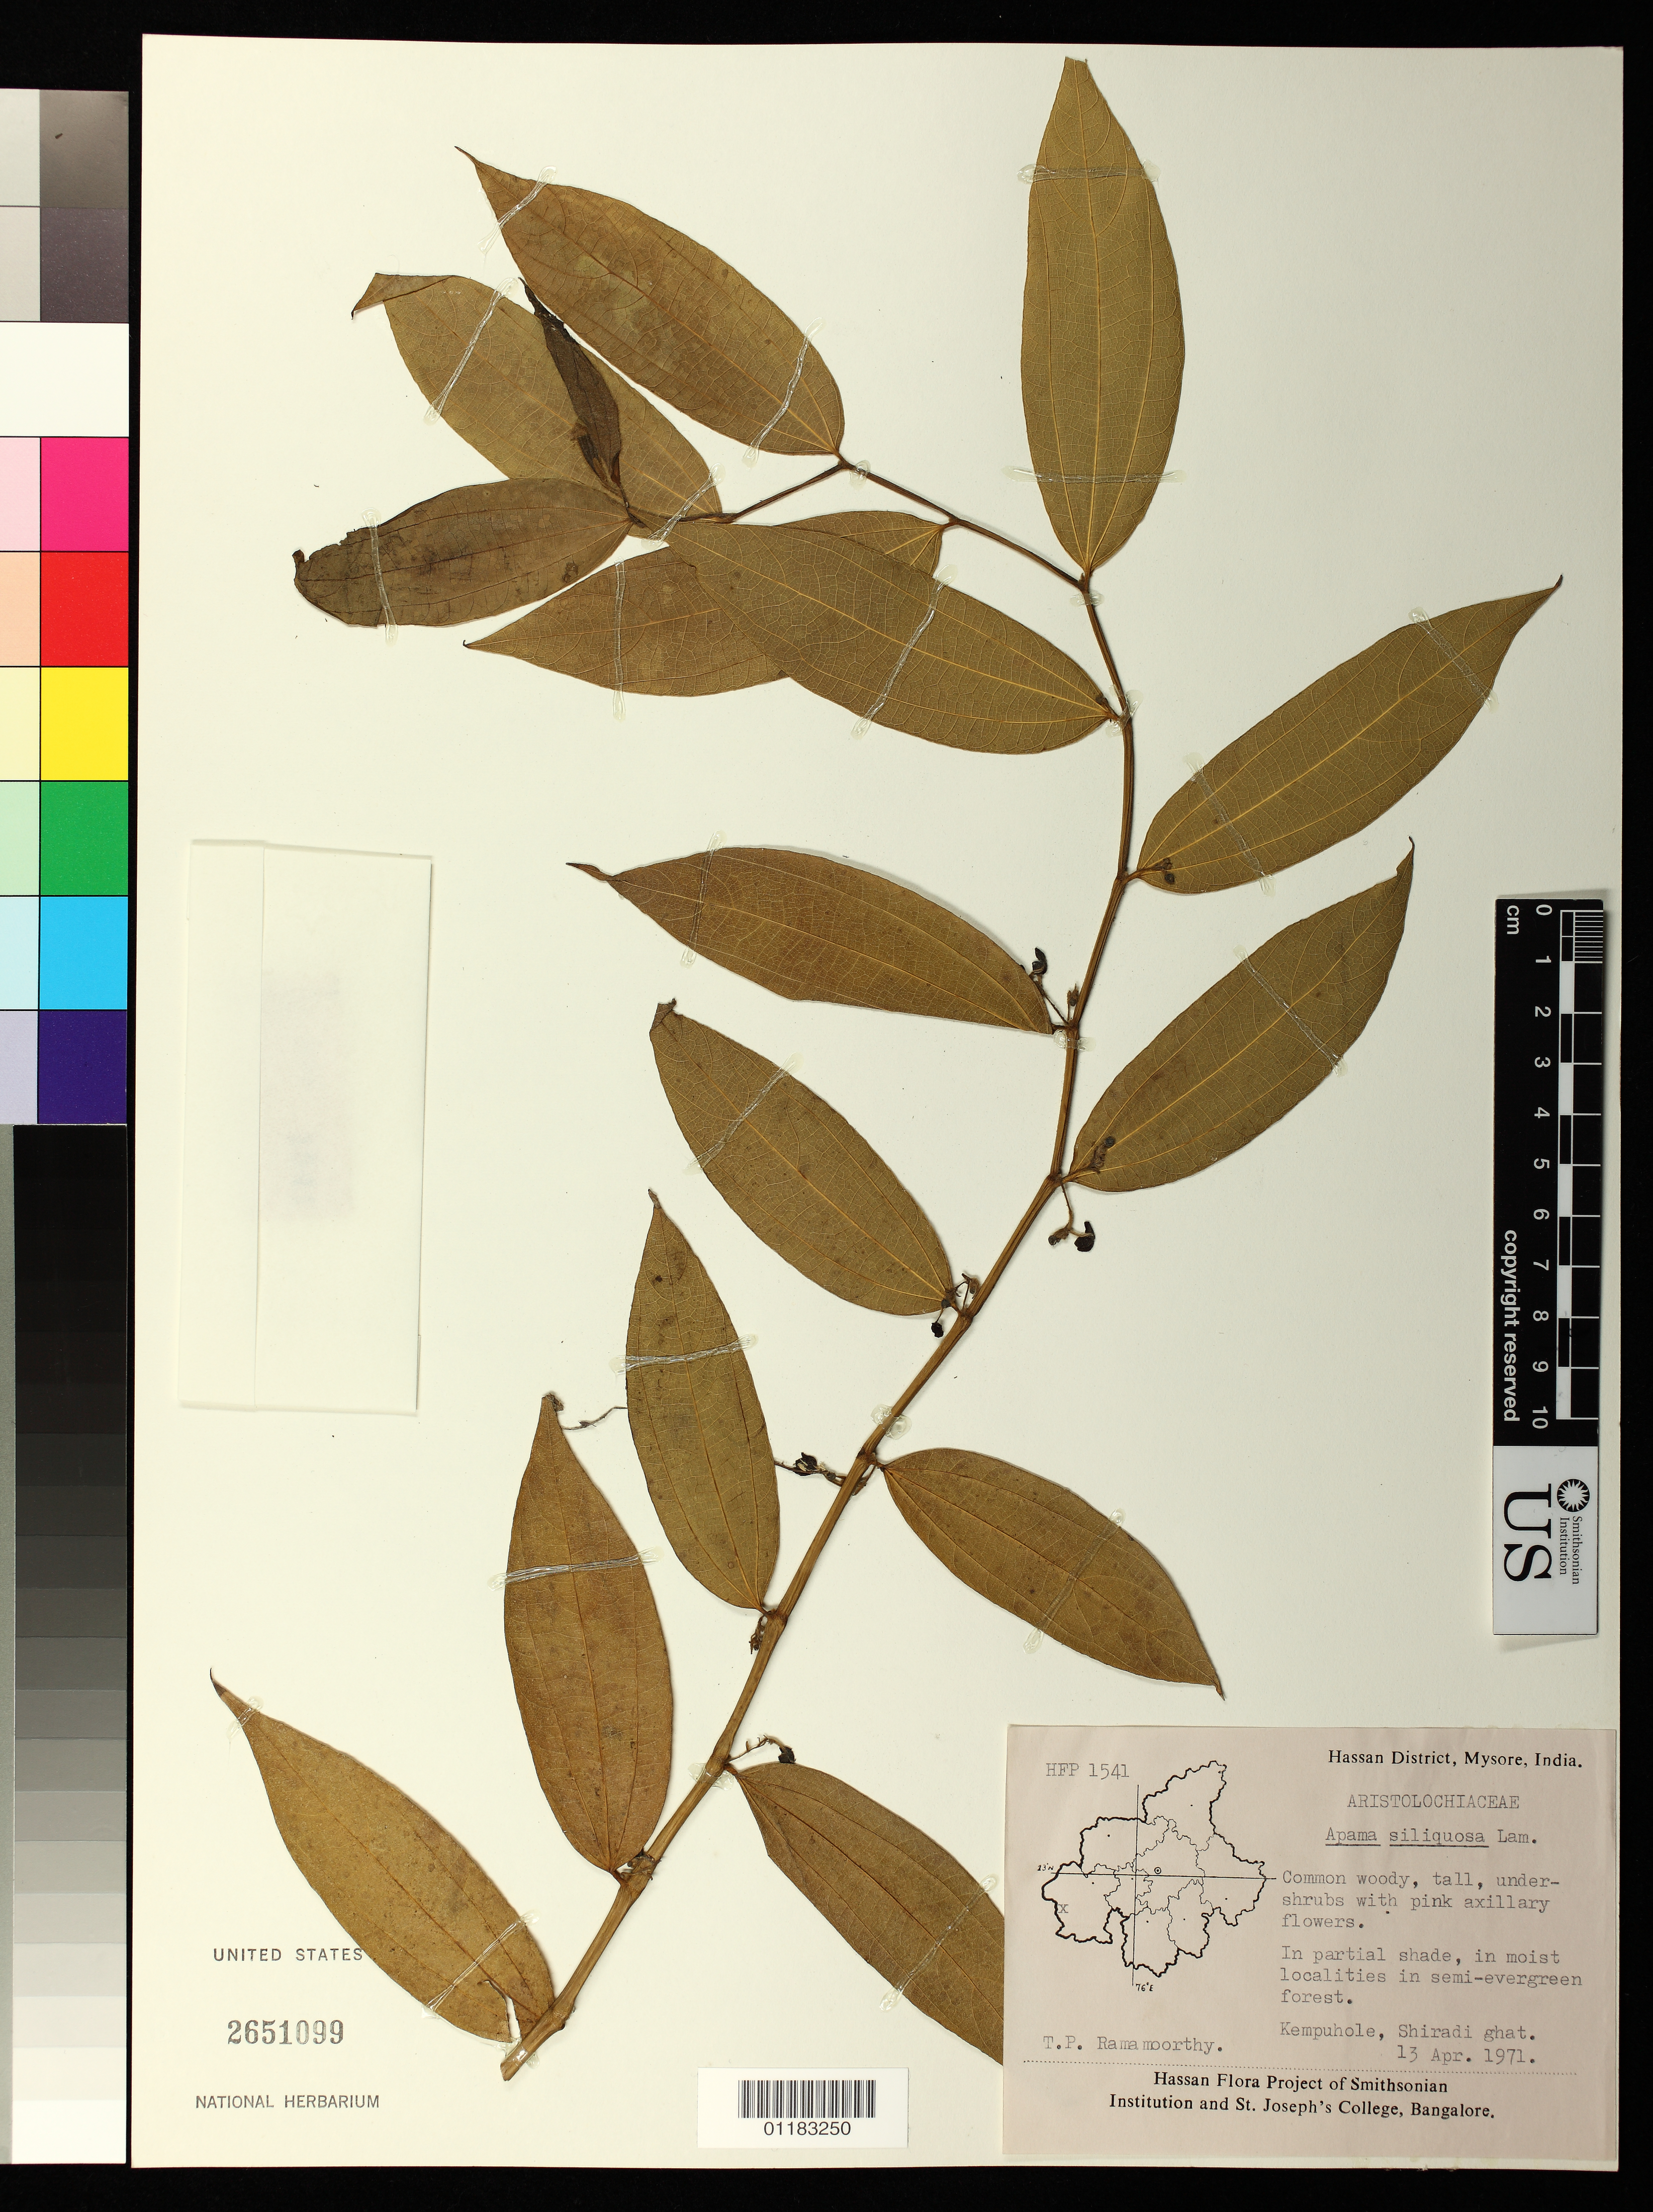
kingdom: Plantae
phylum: Tracheophyta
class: Magnoliopsida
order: Piperales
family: Aristolochiaceae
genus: Thottea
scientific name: Thottea siliquosa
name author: (Lam.) Ding Hou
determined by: Strong, Mark T., (BOT), Smithsonian Institution - National Museum of Natural History (UNITED STATES)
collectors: T. P. Ramamoorthy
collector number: HFP 1541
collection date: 1971-04-13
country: India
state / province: Karnataka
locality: Kempuhole, Shiradi ghat.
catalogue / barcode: US 2651099